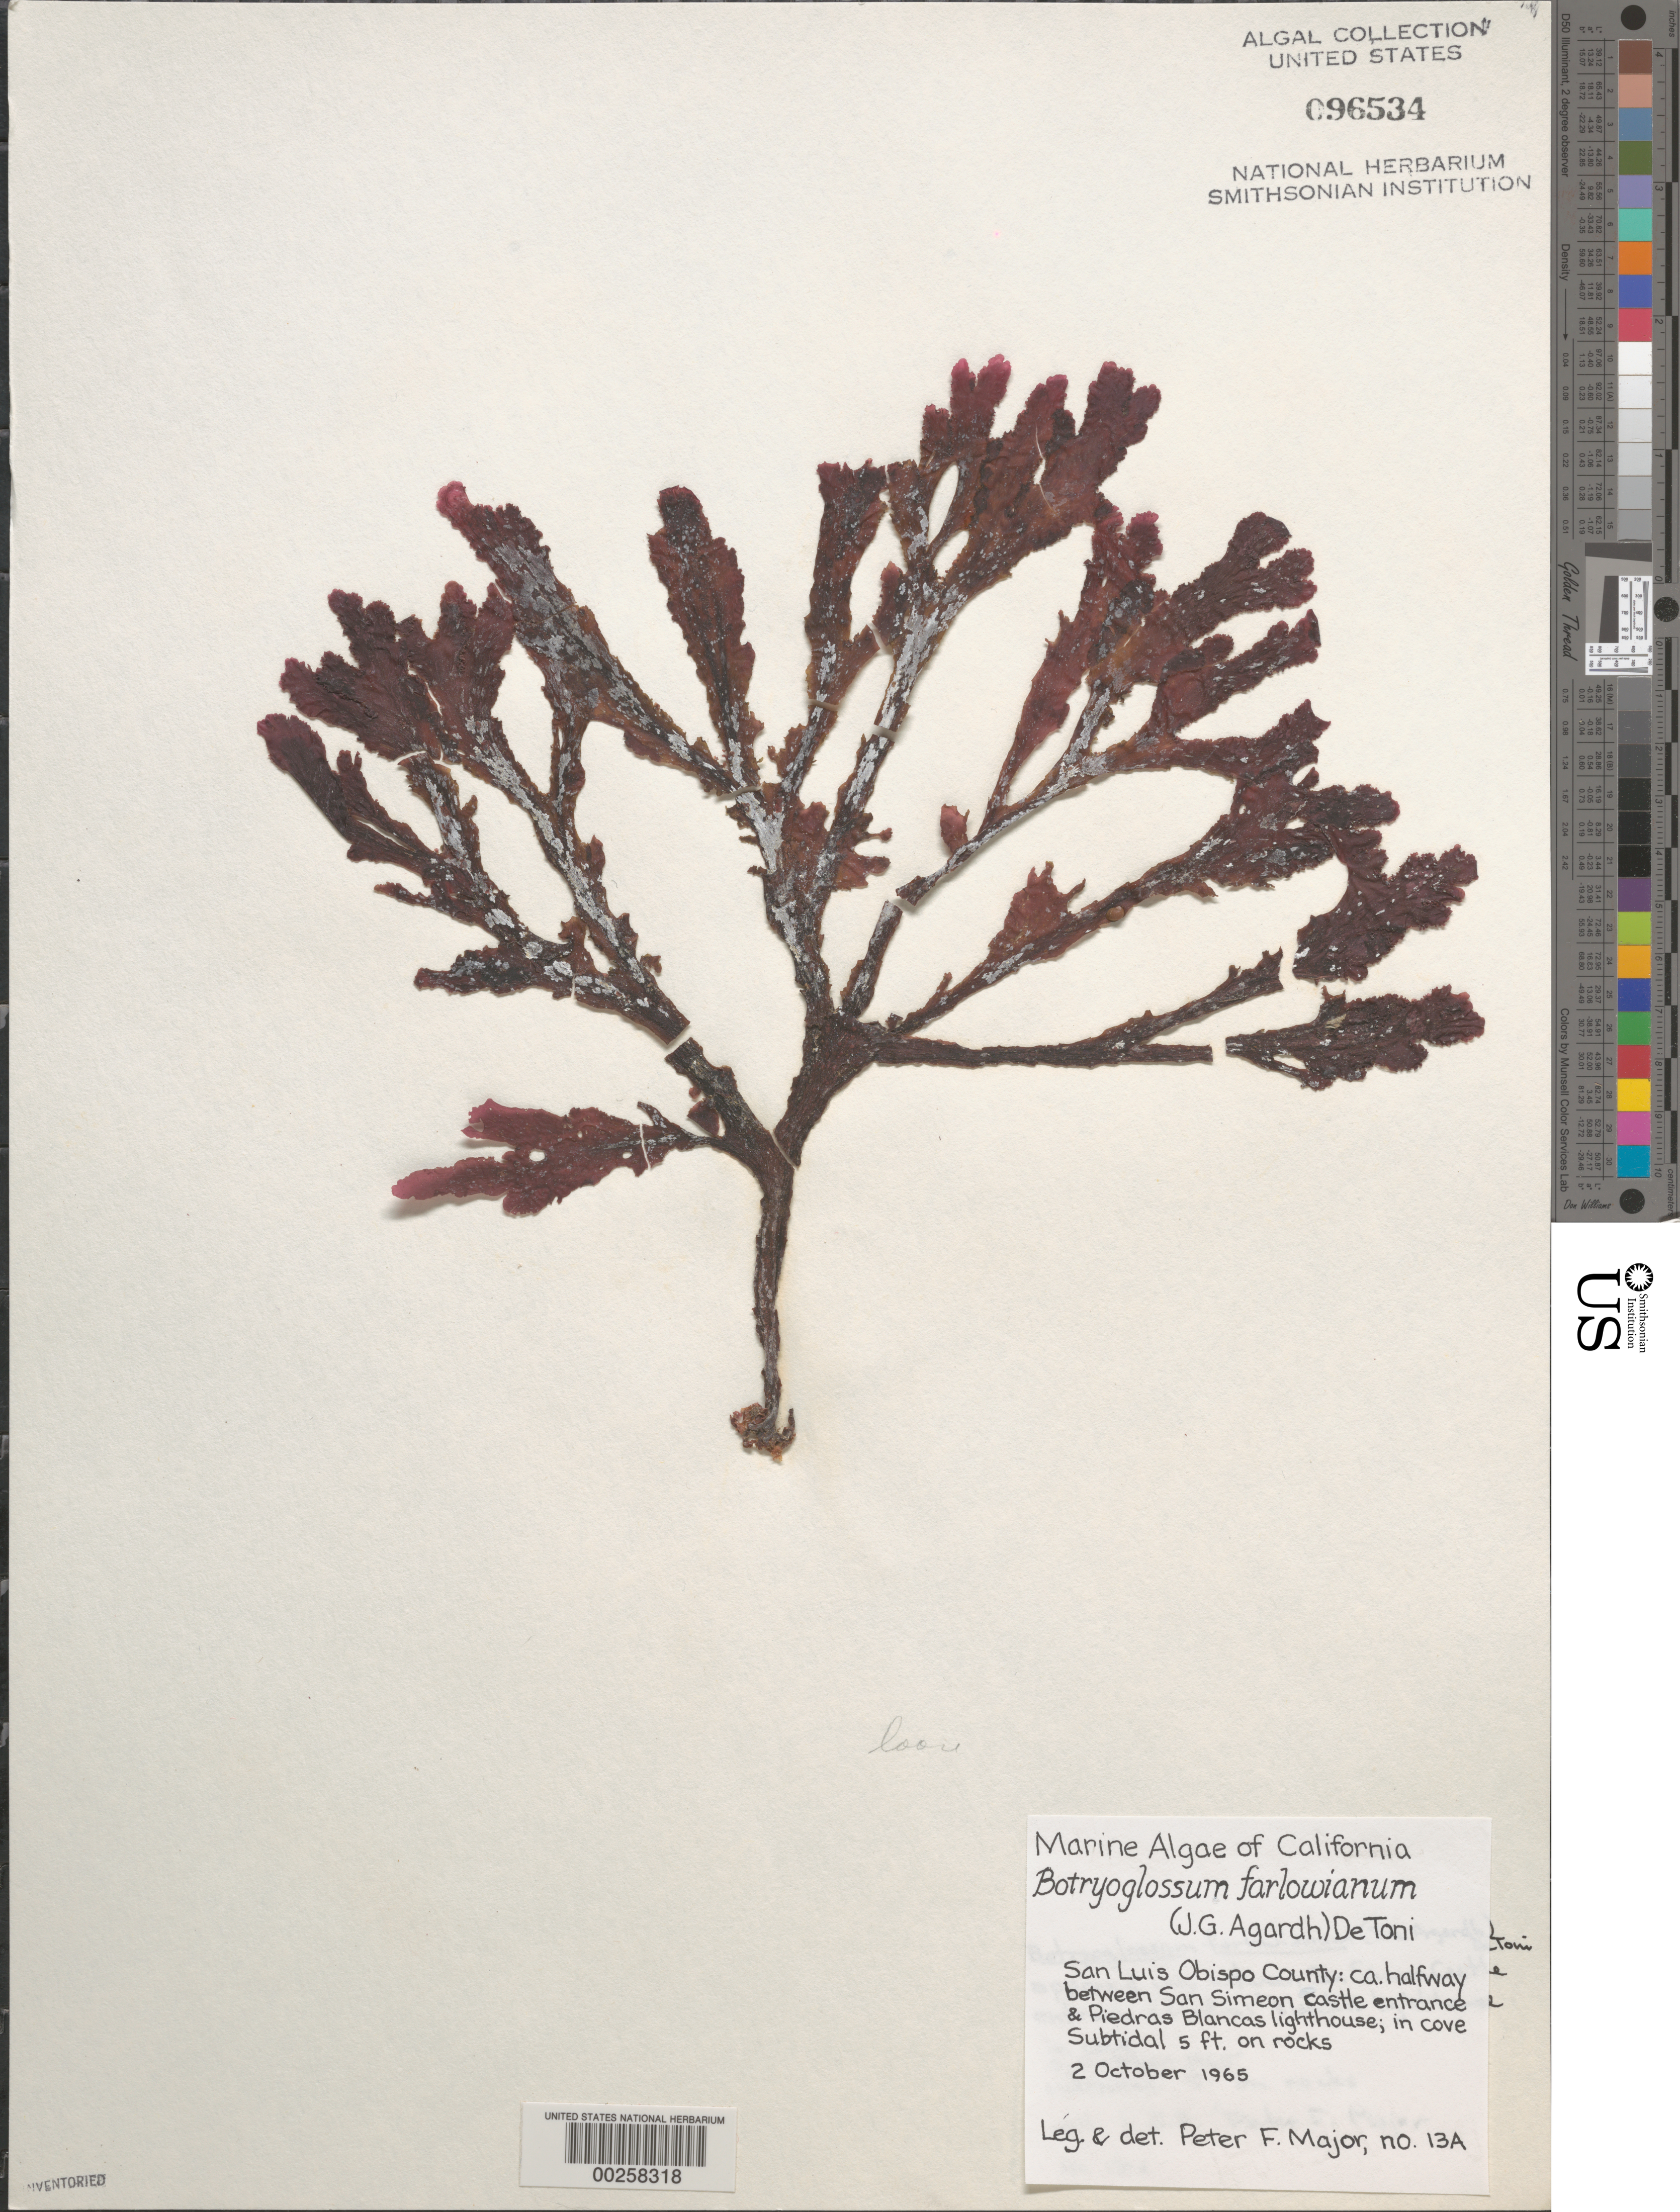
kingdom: Plantae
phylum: Rhodophyta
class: Florideophyceae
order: Ceramiales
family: Delesseriaceae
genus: Botryoglossum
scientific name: Botryoglossum farlowianum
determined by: Major, P. F.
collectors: P. Major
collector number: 13a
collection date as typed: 02 Oct 1965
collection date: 1965-10-02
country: United States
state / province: California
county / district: San Luis Obispo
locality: Between San Simeon Castle and Piedras Blancas lighthouse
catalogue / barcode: US 96534